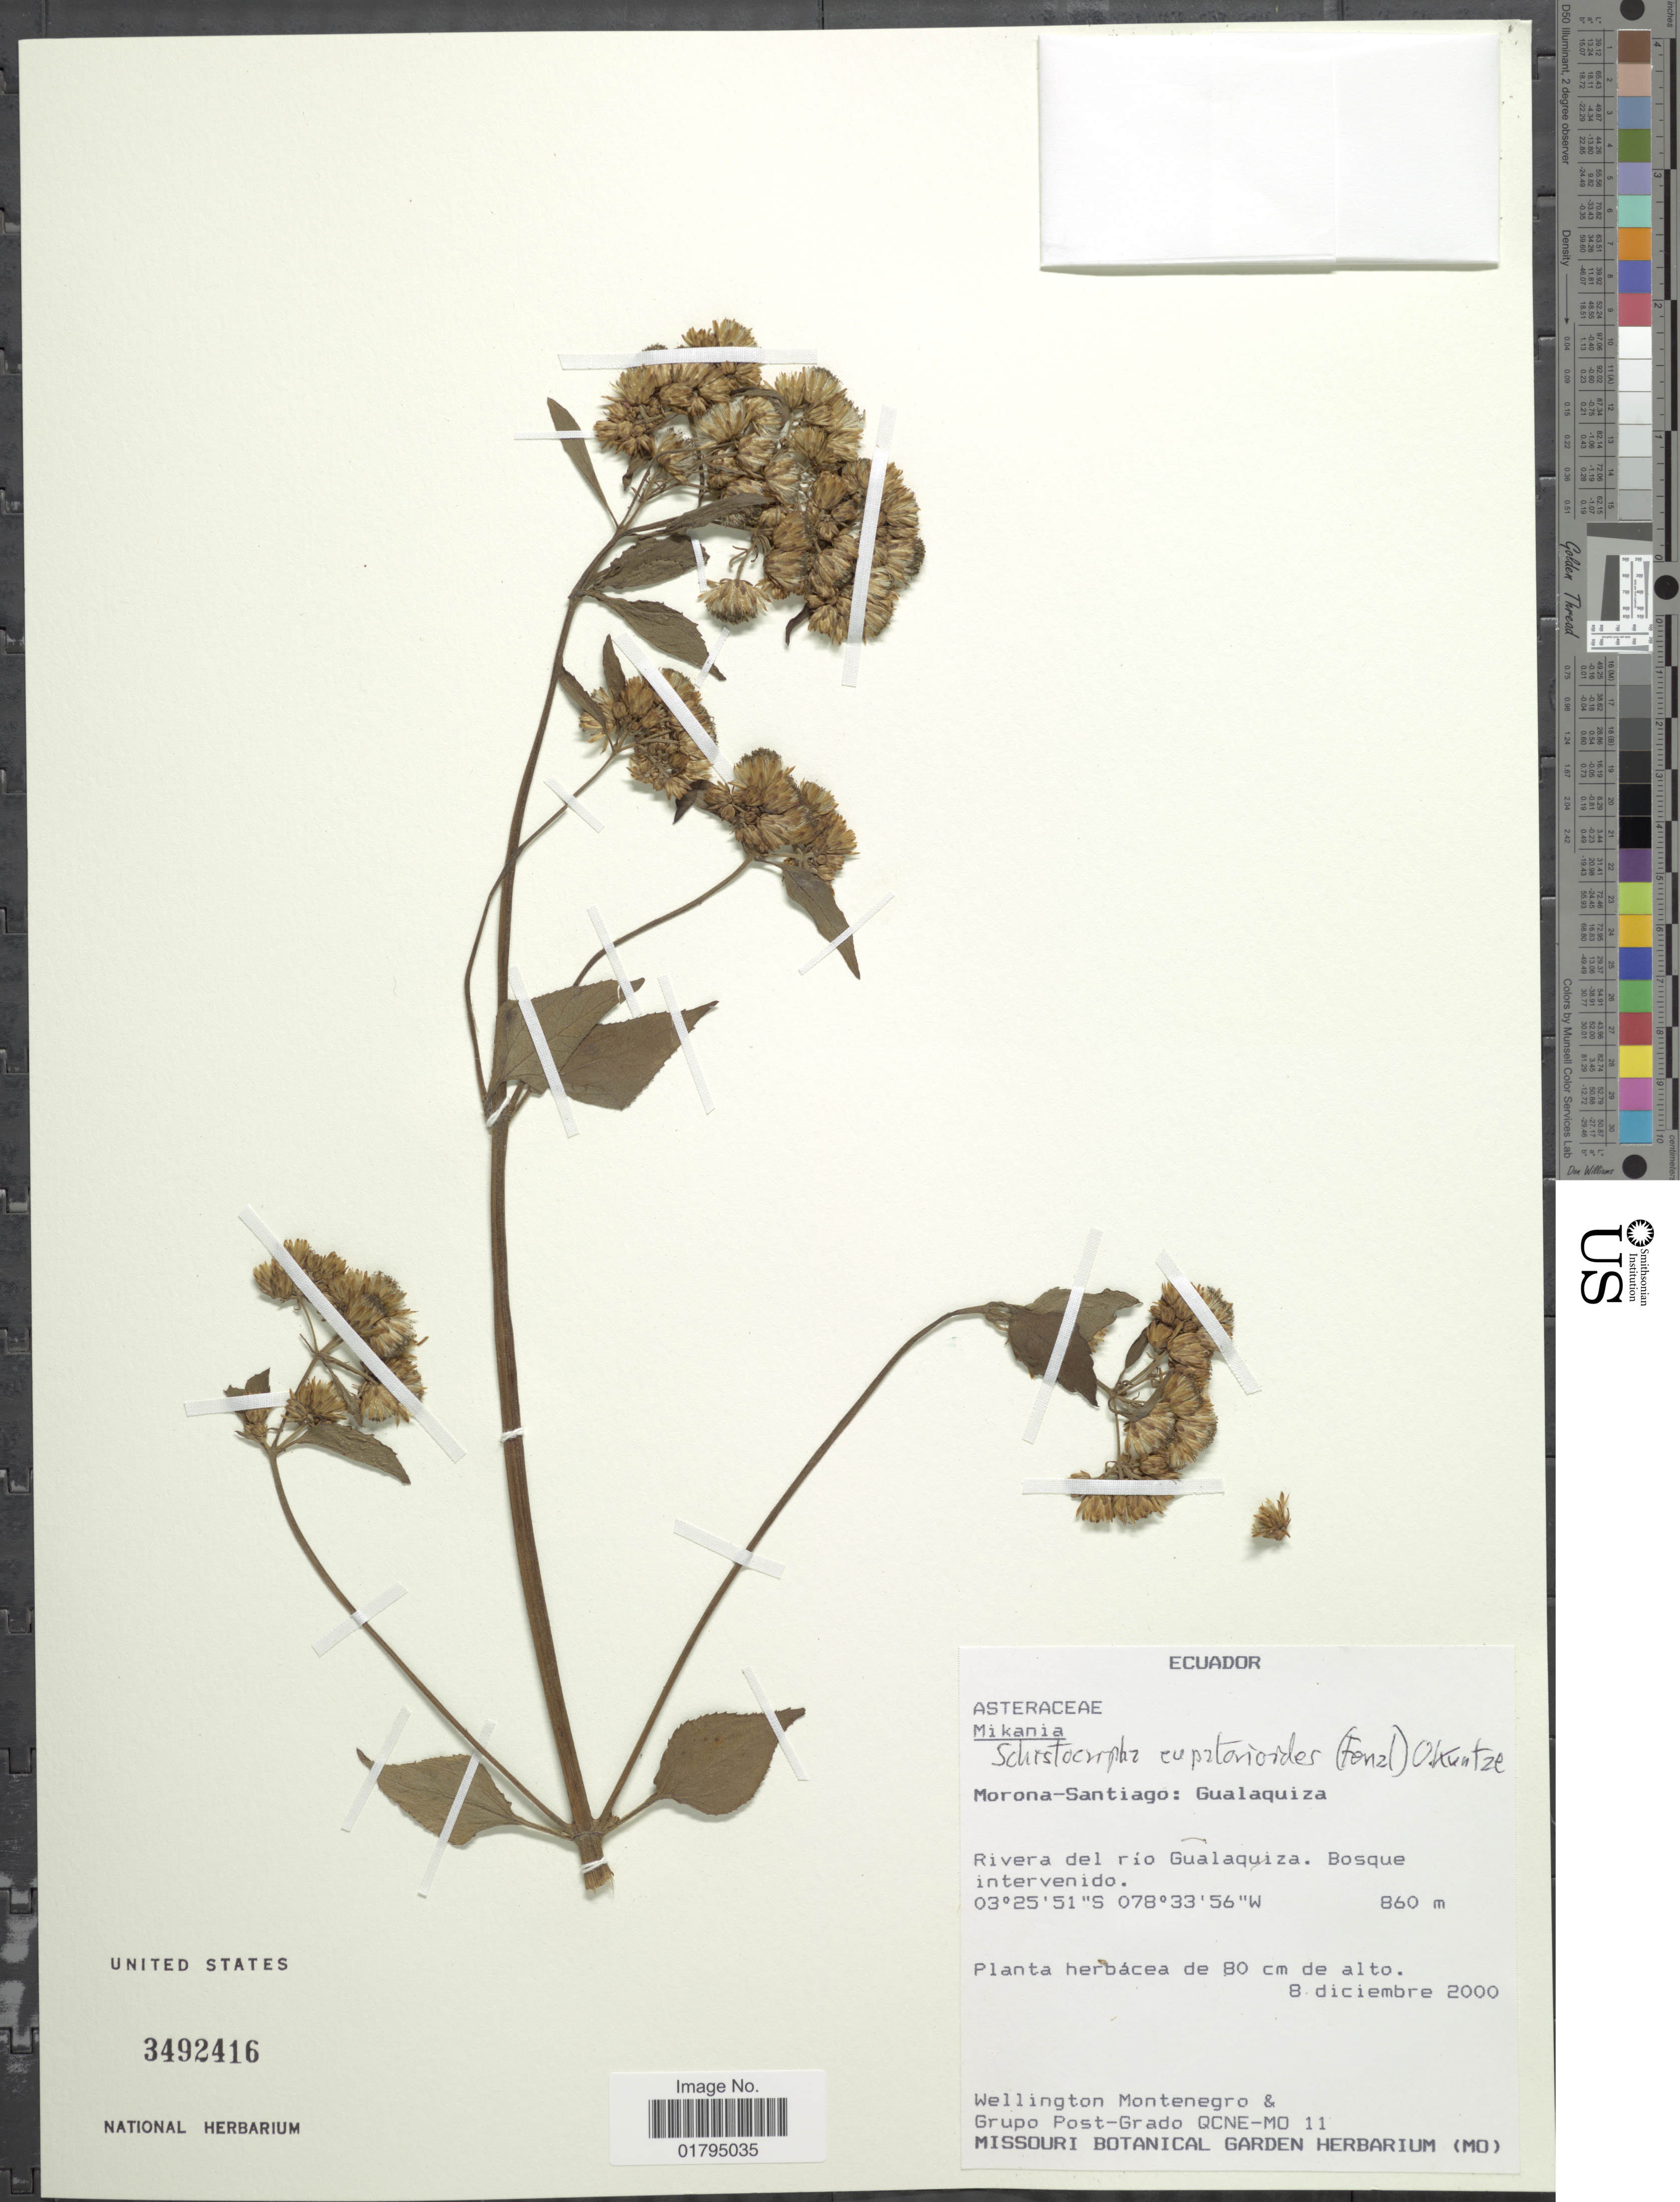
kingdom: Plantae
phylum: Tracheophyta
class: Magnoliopsida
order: Asterales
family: Asteraceae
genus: Schistocarpha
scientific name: Schistocarpha eupatorioides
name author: (Fenzl) Kuntze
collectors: W. Montenegro & Grupo Post-Grado MO-QCNE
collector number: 11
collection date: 2000-12-08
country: Ecuador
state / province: Morona-Santiago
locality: Rivera del rio Gualaquiza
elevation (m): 860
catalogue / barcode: US 3492416